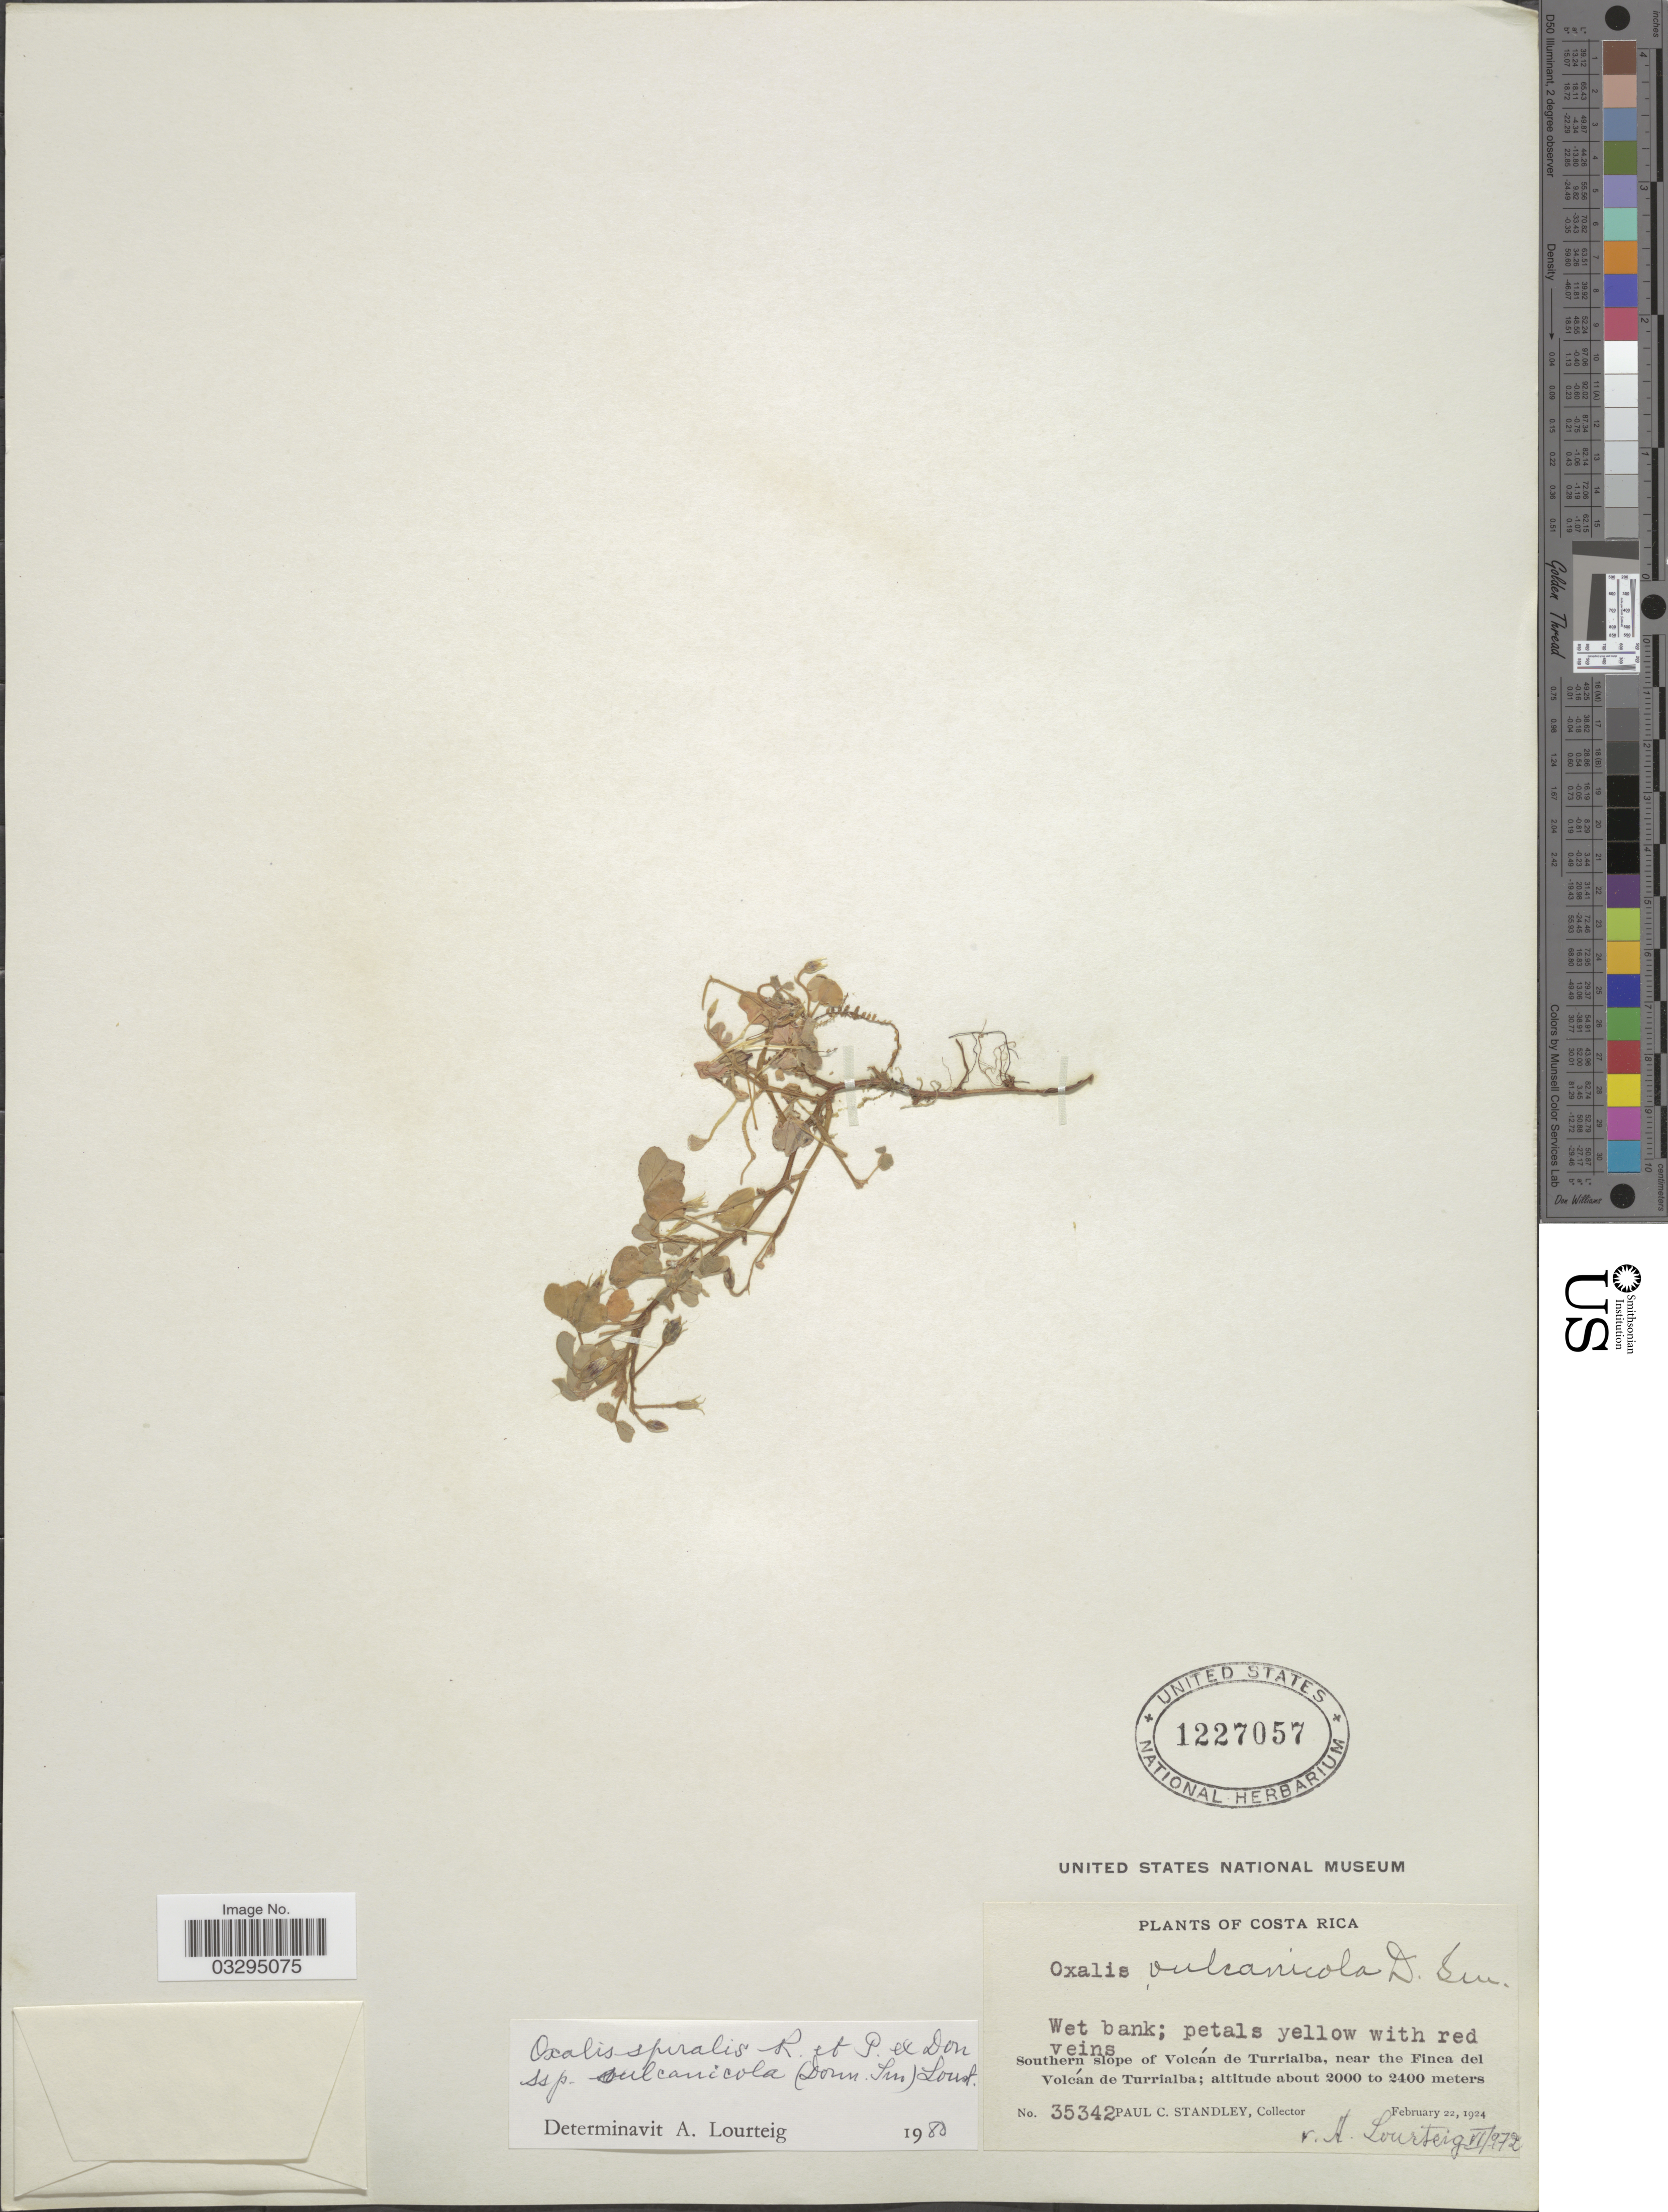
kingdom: Plantae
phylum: Tracheophyta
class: Magnoliopsida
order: Oxalidales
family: Oxalidaceae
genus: Oxalis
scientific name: Oxalis spiralis subsp. vulcanicola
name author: (Donn. Sm.) Lourteig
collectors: P. C. Standley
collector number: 35342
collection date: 1924-02-22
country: Costa Rica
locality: Southern slope of Volcán de Turrialba, near the Finca del Volcán de Turrialba.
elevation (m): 2000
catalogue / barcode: US 1227057